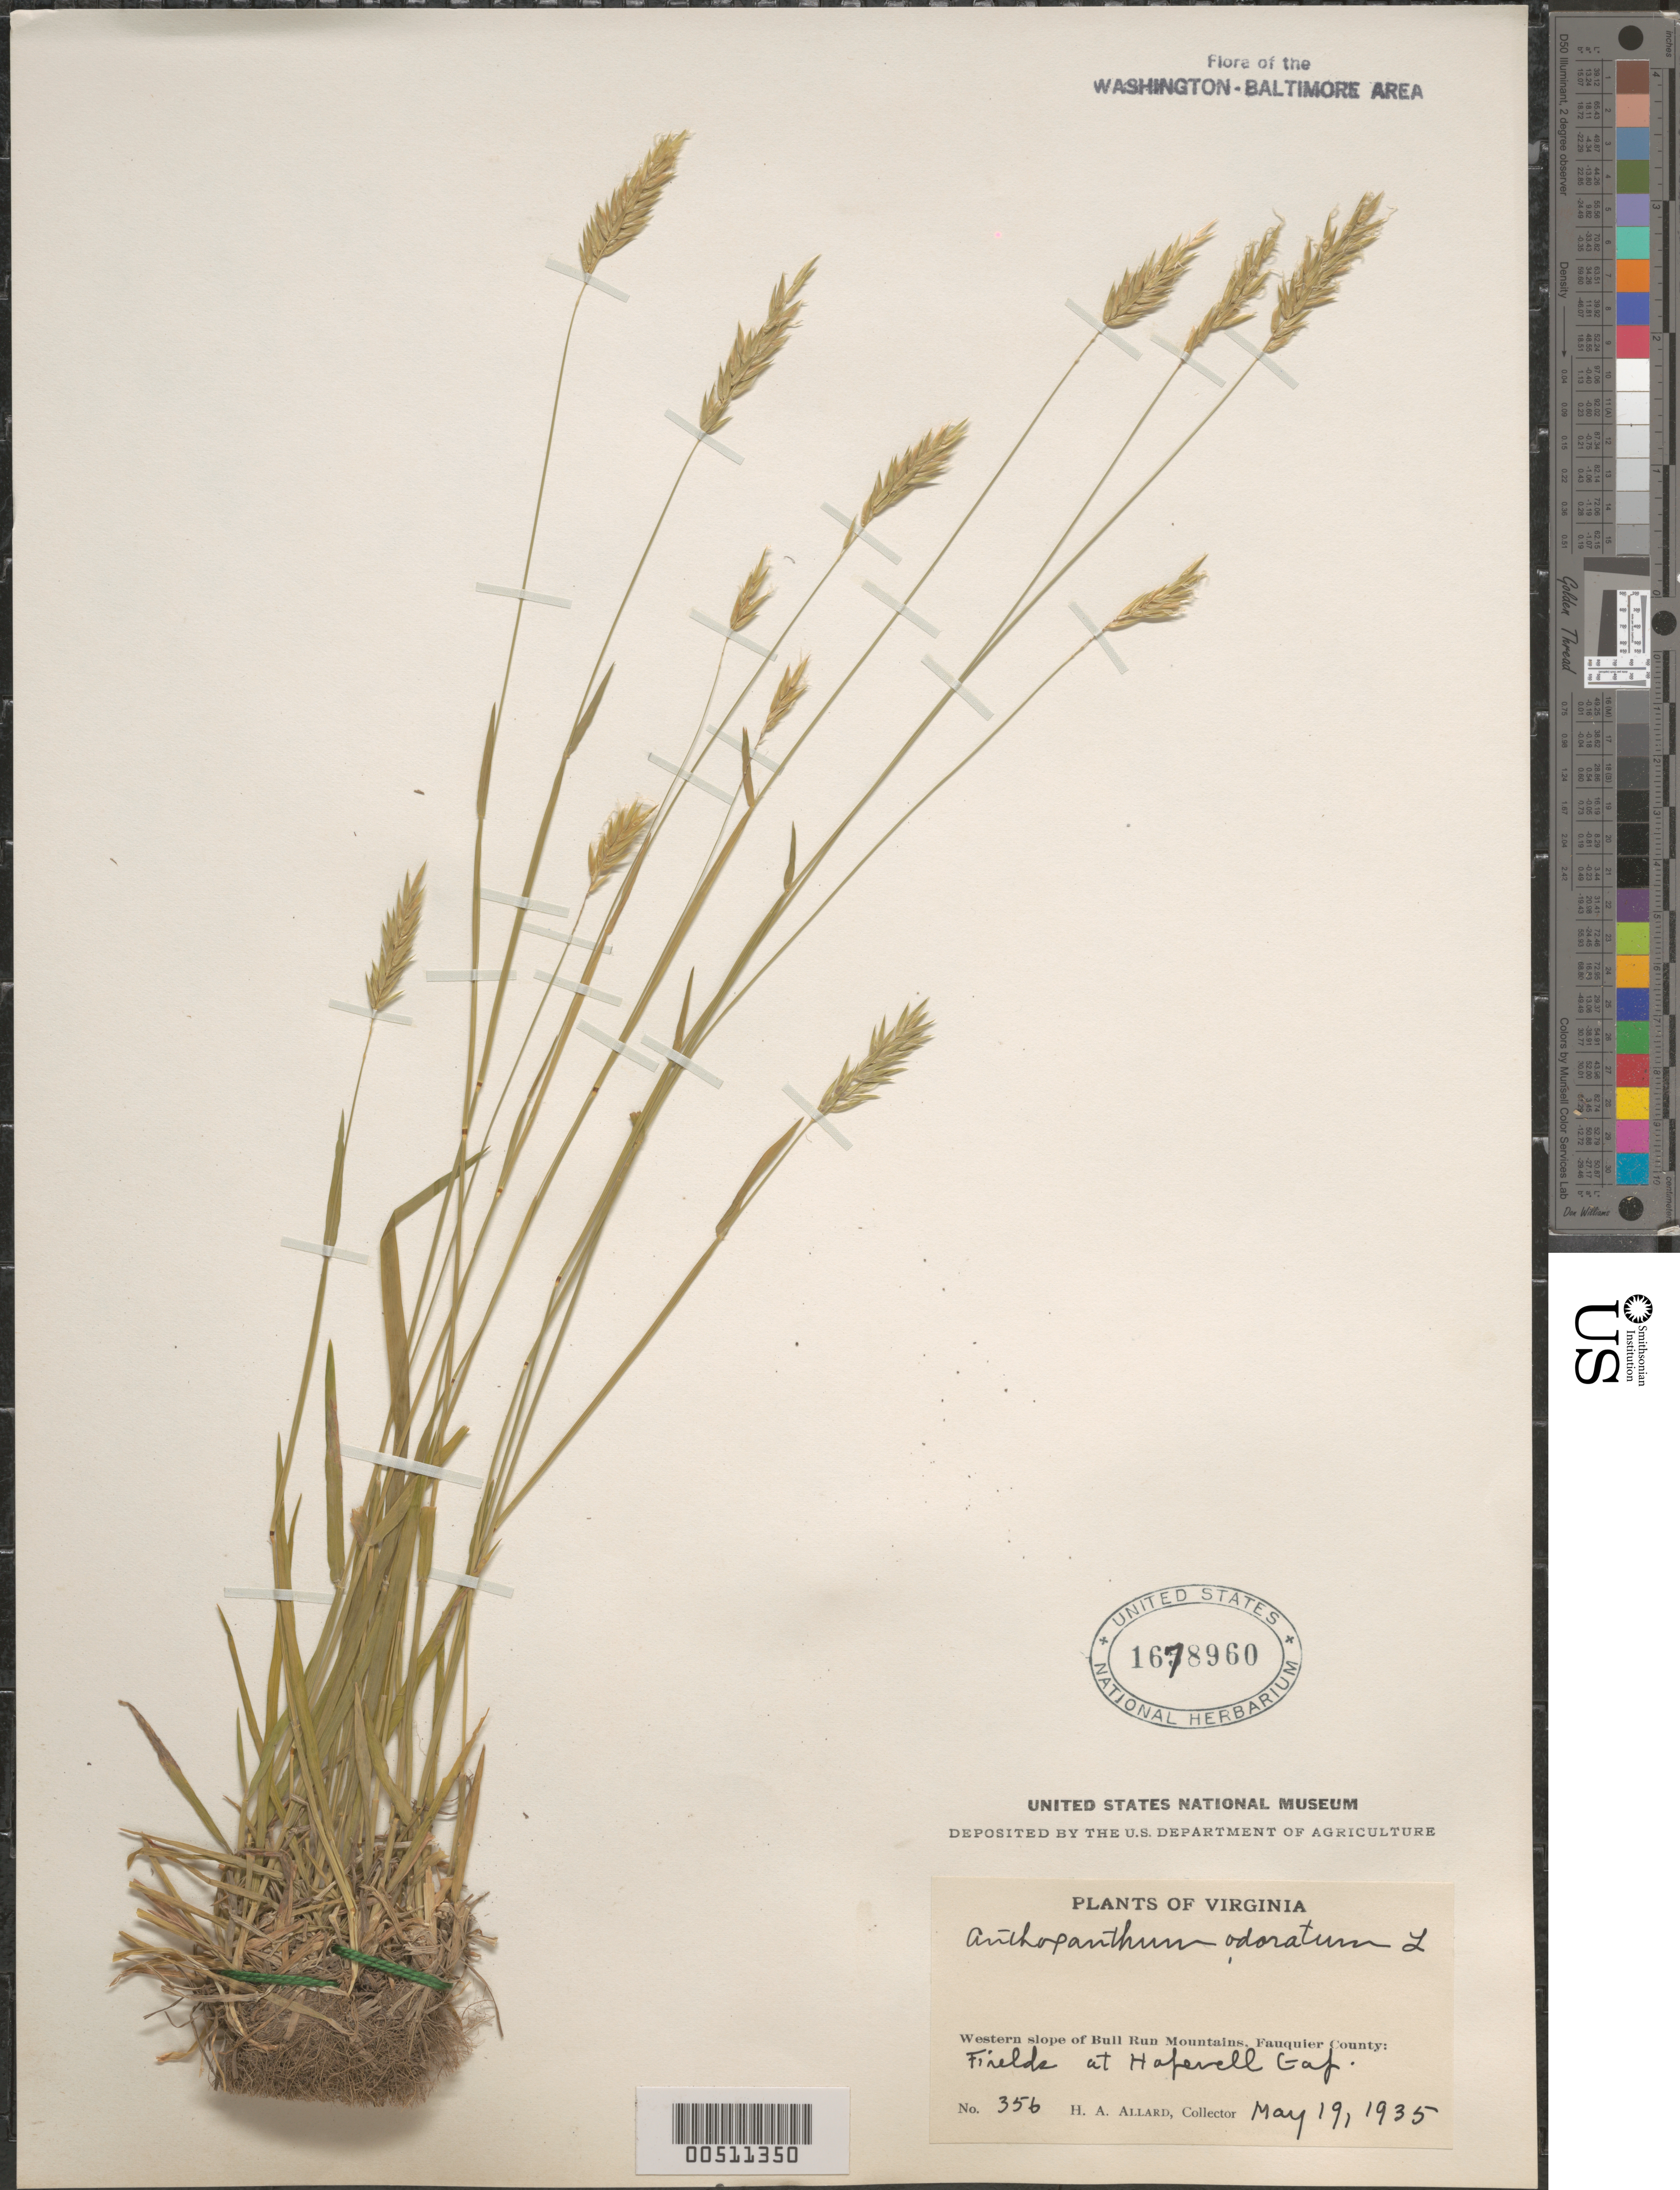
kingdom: Plantae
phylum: Tracheophyta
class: Liliopsida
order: Poales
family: Poaceae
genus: Anthoxanthum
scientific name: Anthoxanthum odoratum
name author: L.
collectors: H. A. Allard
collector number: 356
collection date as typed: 19 May 1935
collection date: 1935-05-19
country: United States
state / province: Virginia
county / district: Fauquier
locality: At Hopewell Gap, W slope of Bull Run Mts.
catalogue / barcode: US 1678960